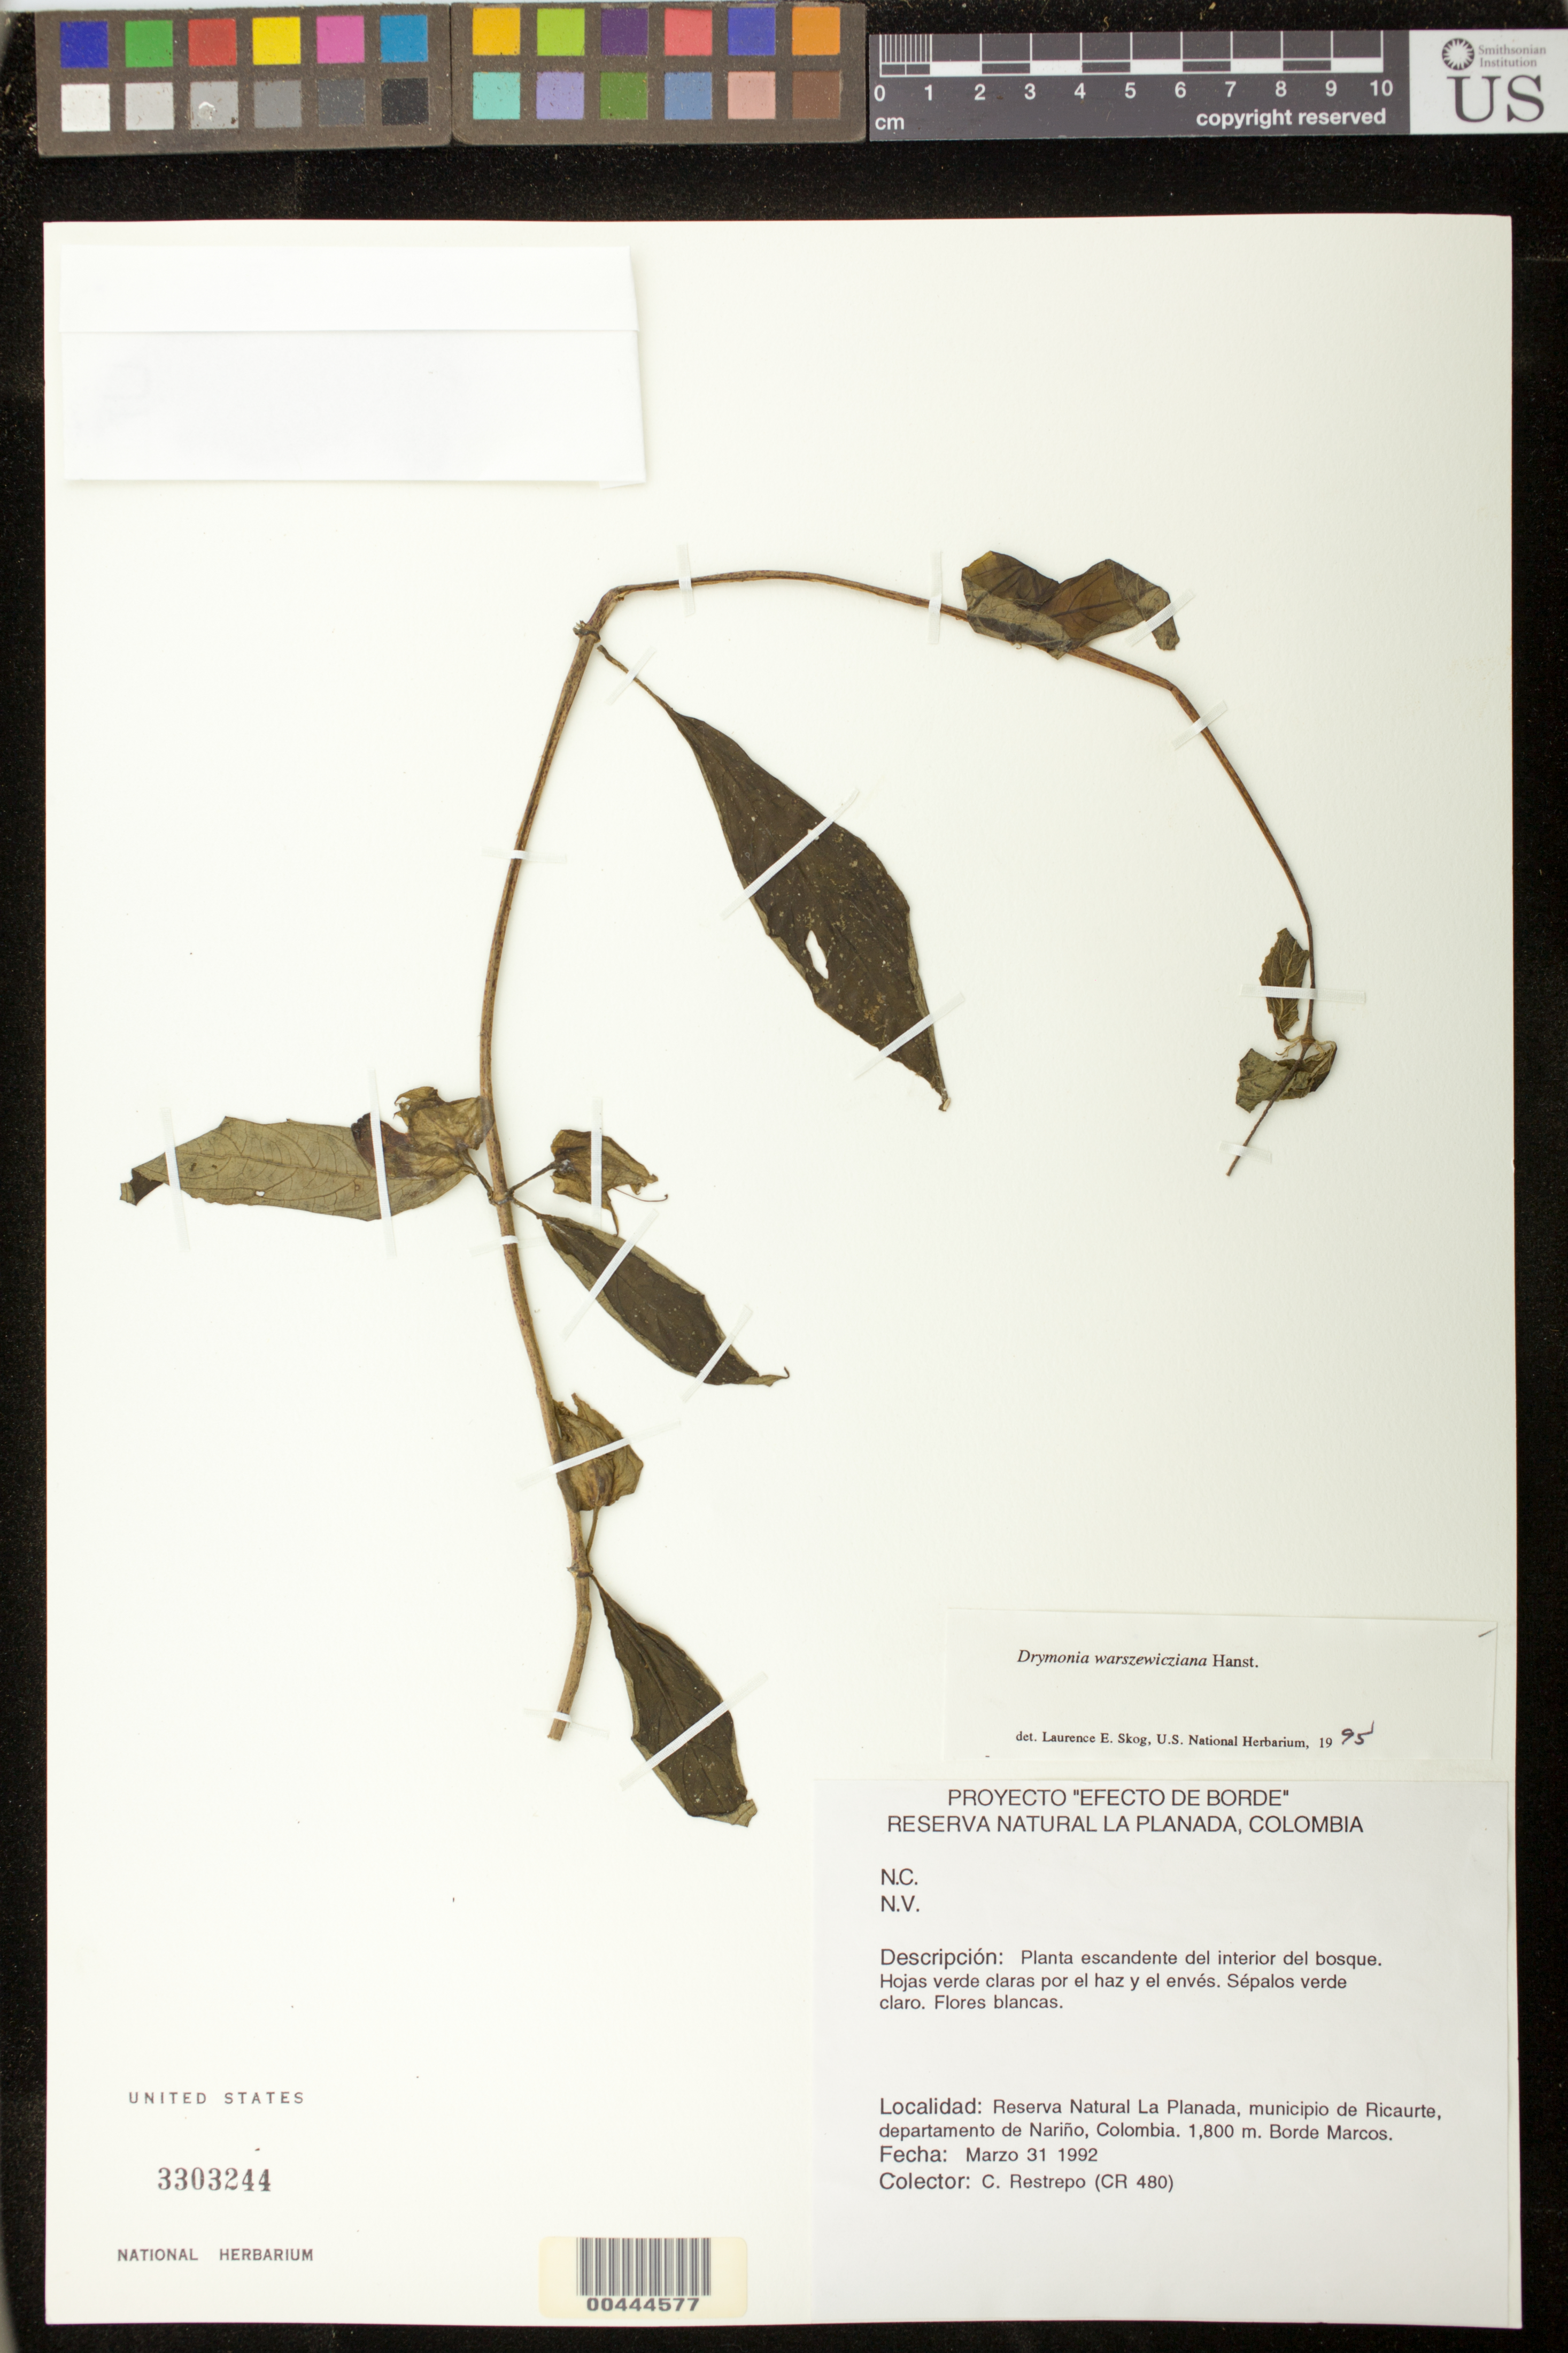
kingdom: Plantae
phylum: Tracheophyta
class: Magnoliopsida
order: Lamiales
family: Gesneriaceae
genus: Drymonia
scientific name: Drymonia warszewicziana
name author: Hanst.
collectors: C. Restrepo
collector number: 480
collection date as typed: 31 Mar 1992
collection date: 1992-03-31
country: Colombia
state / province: Nariño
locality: La Planada Natural Reserve, Ricaurte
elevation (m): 1800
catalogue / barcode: US 3303244